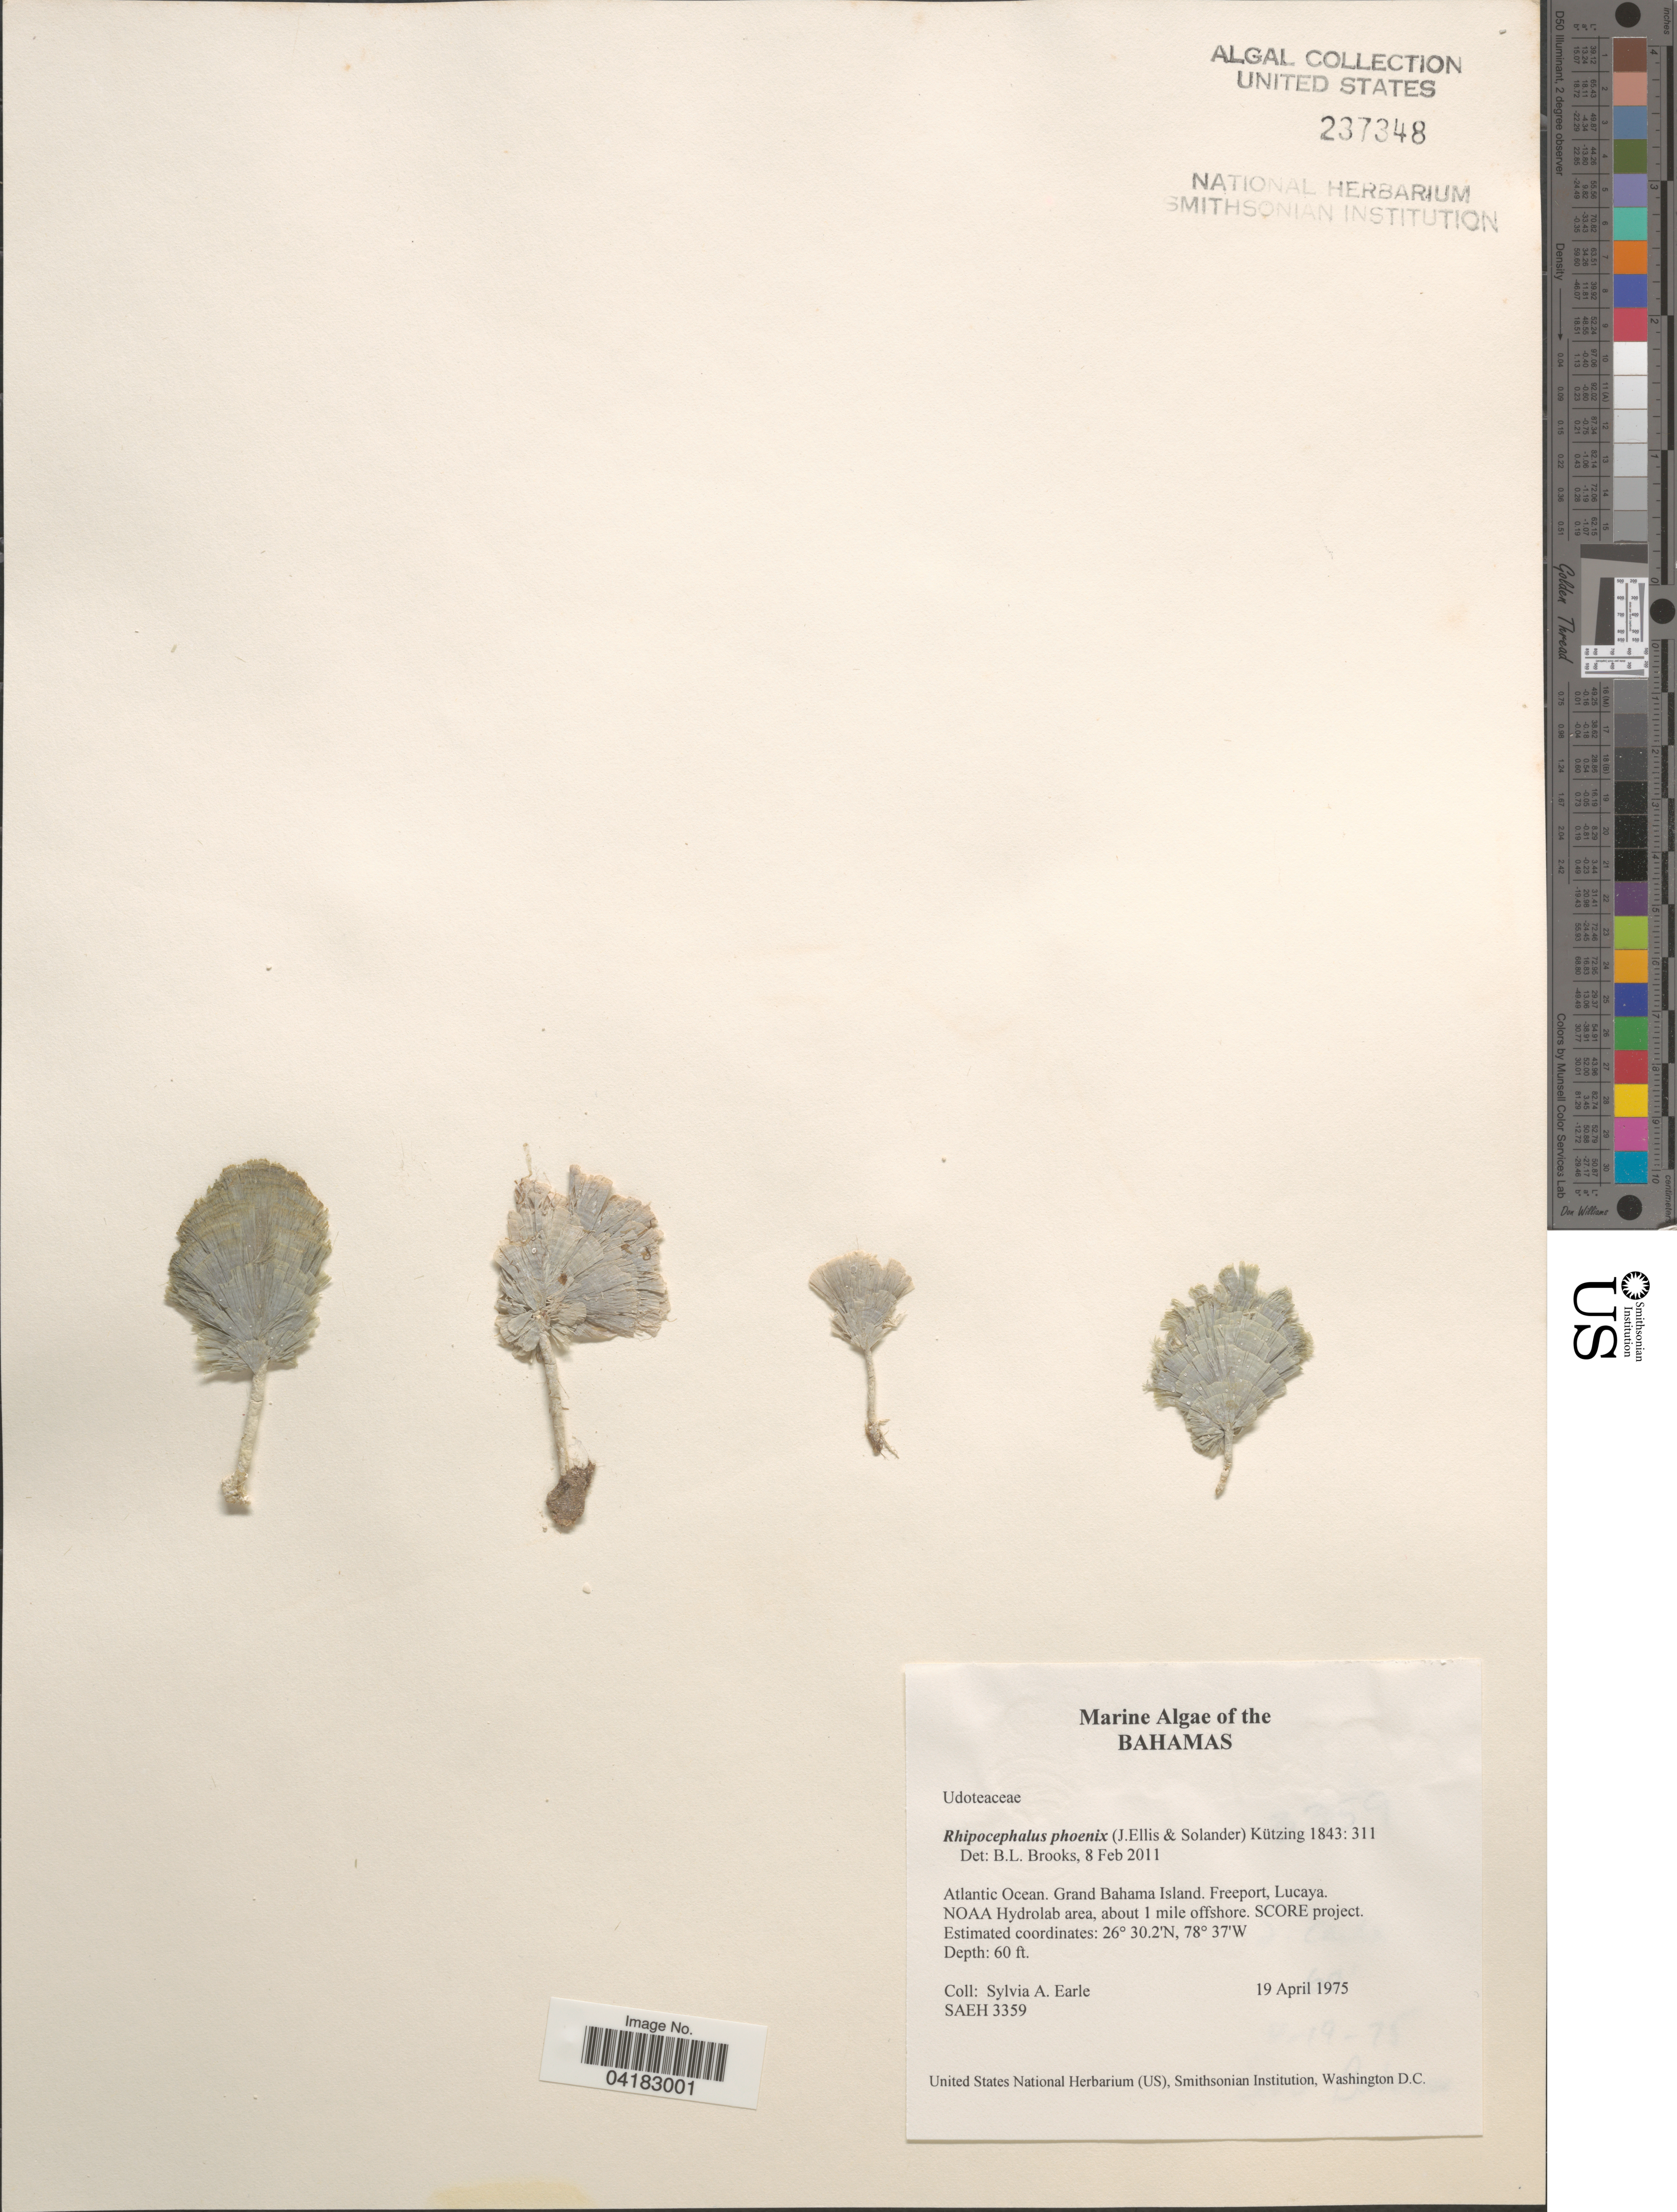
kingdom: Plantae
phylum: Chlorophyta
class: Ulvophyceae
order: Bryopsidales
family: Udoteaceae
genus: Rhipocephalus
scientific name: Rhipocephalus phoenix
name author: (J. Ellis & Sol.) Kütz.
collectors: S. A. Earle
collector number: SAEH3359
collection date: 1975-04-19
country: Bahamas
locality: Atlantic Ocean. Grand Bahama Island. Freeport, Lucaya. NOAA Hydrolab area, about 1 mile offshore. SCORE project.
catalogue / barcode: US 237348